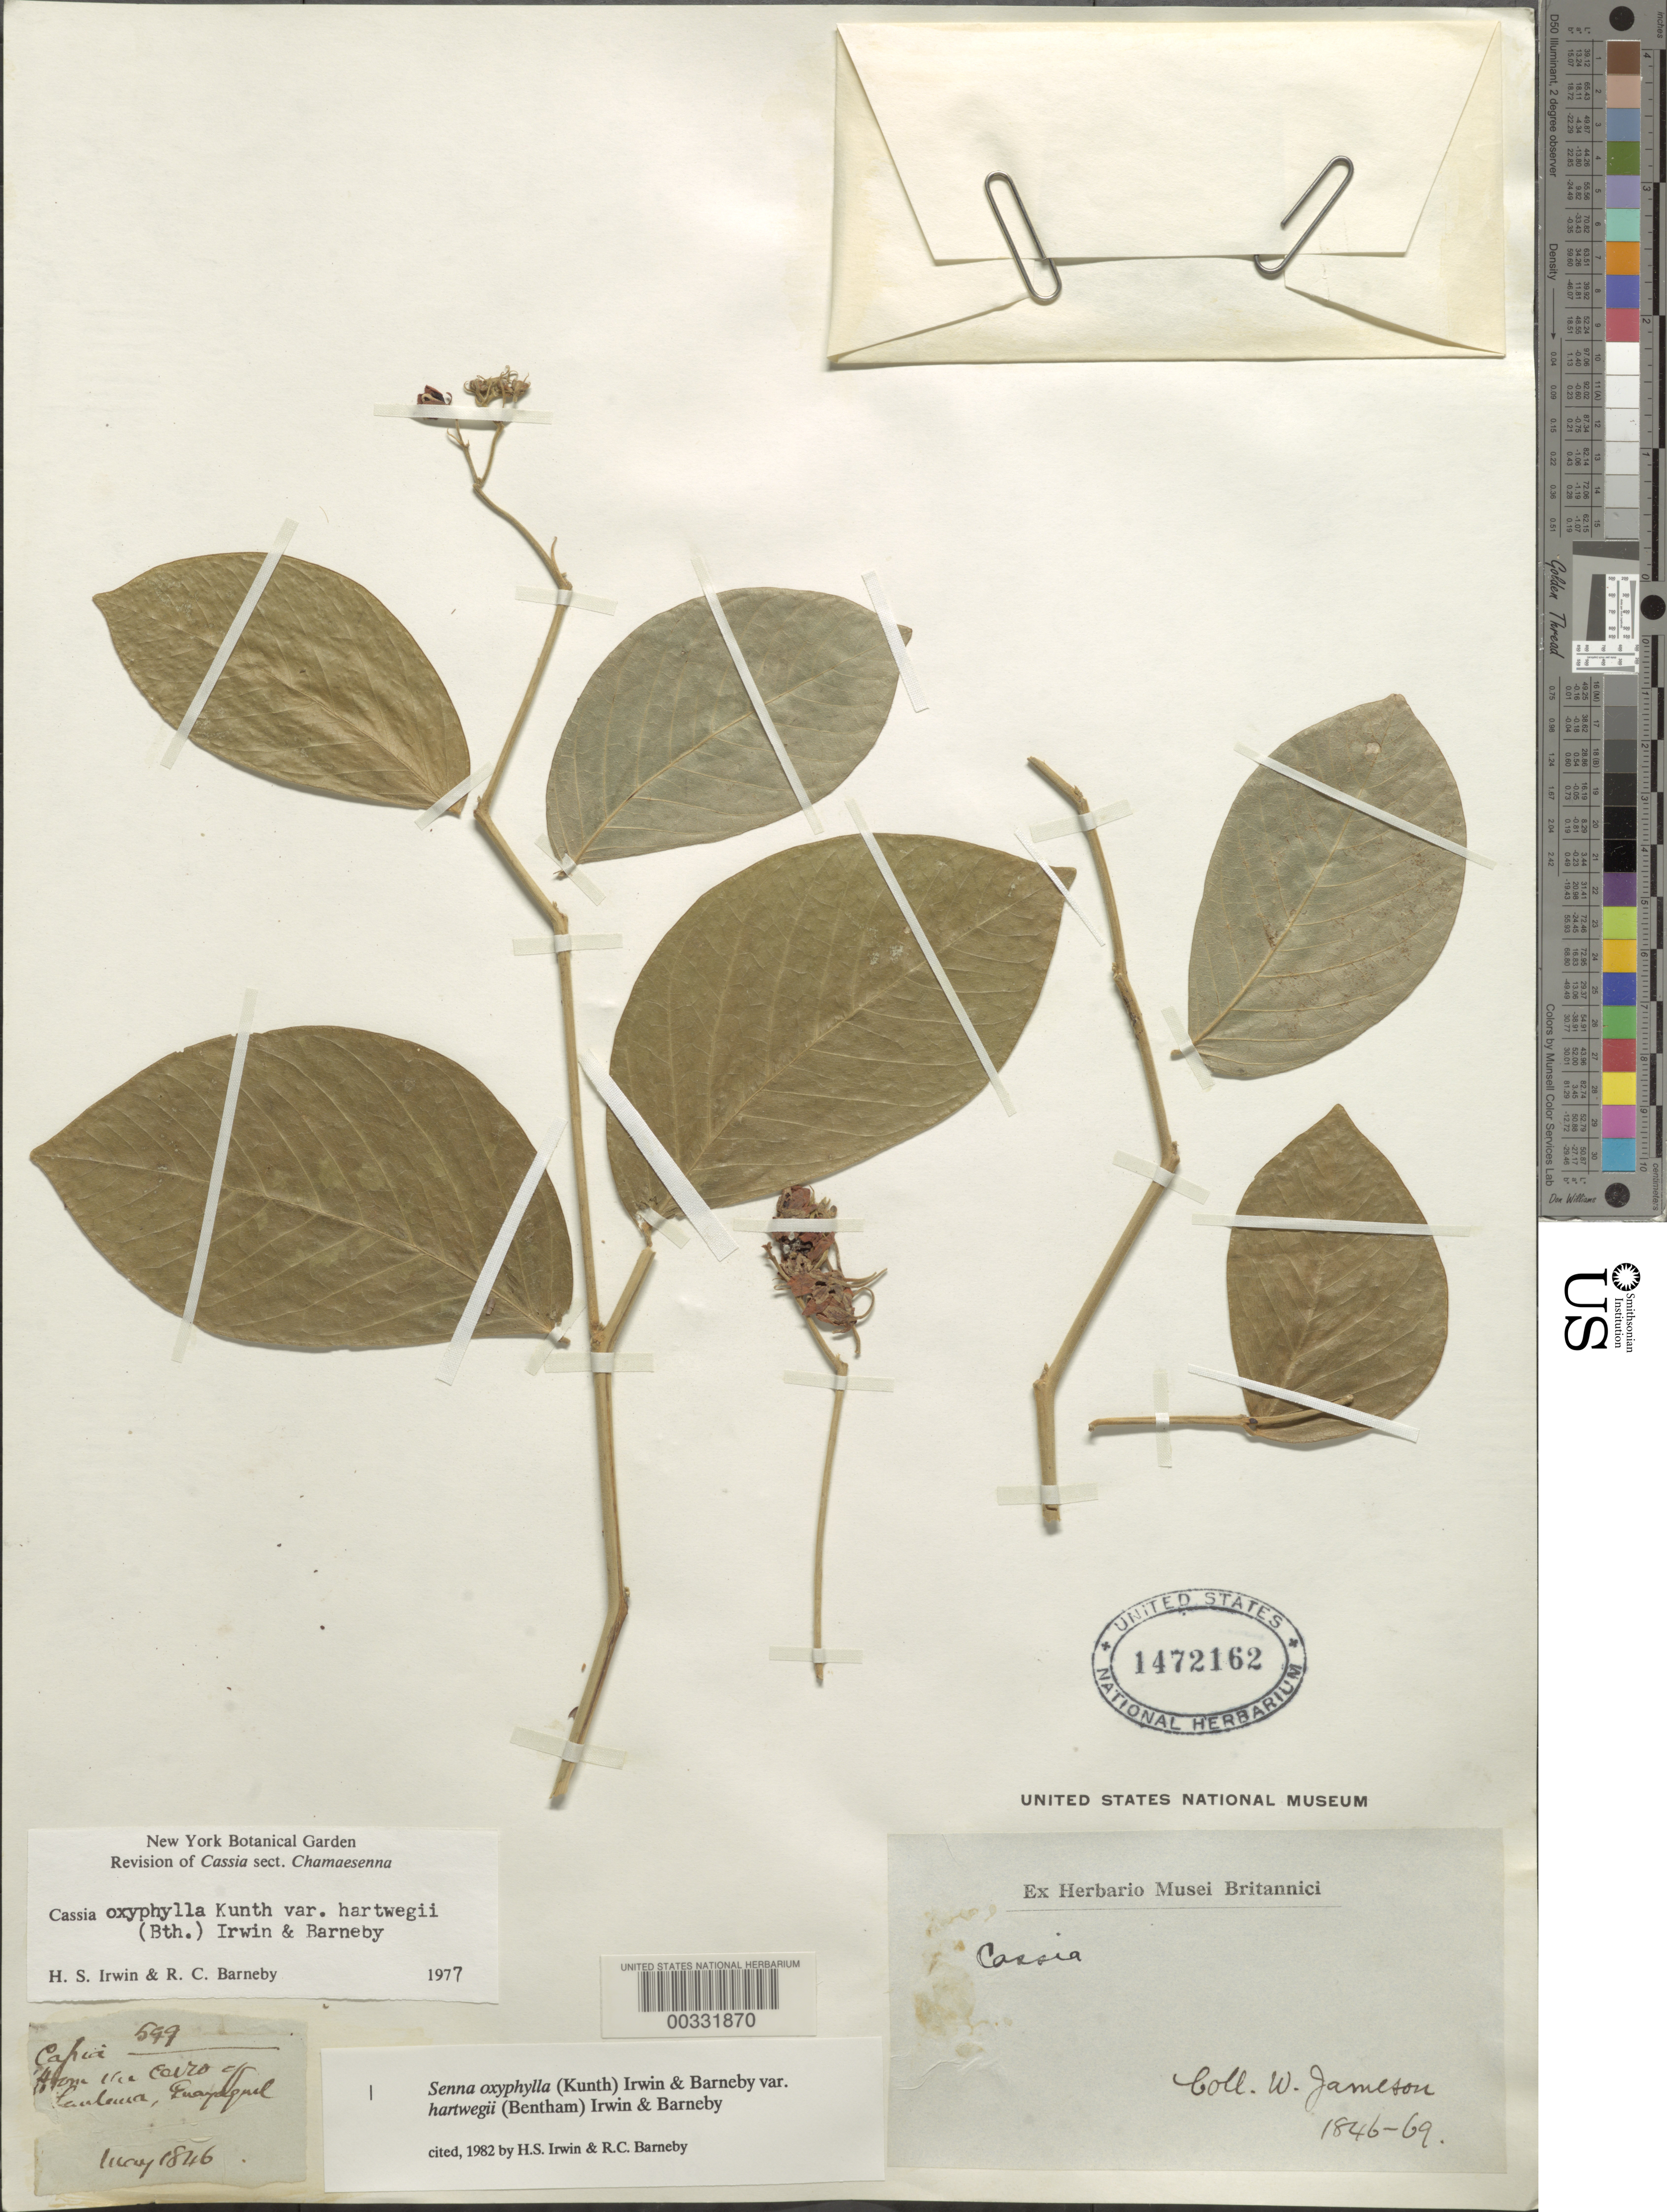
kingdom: Plantae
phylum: Tracheophyta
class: Magnoliopsida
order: Fabales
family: Fabaceae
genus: Senna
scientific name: Senna oxyphylla var. hartwegii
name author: (Benth.) H.S. Irwin & Barneby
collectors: W. Jameson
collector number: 599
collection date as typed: May 1846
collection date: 1846-05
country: Ecuador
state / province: Guayas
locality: La Toma, Guayaquil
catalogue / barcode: US 1472162